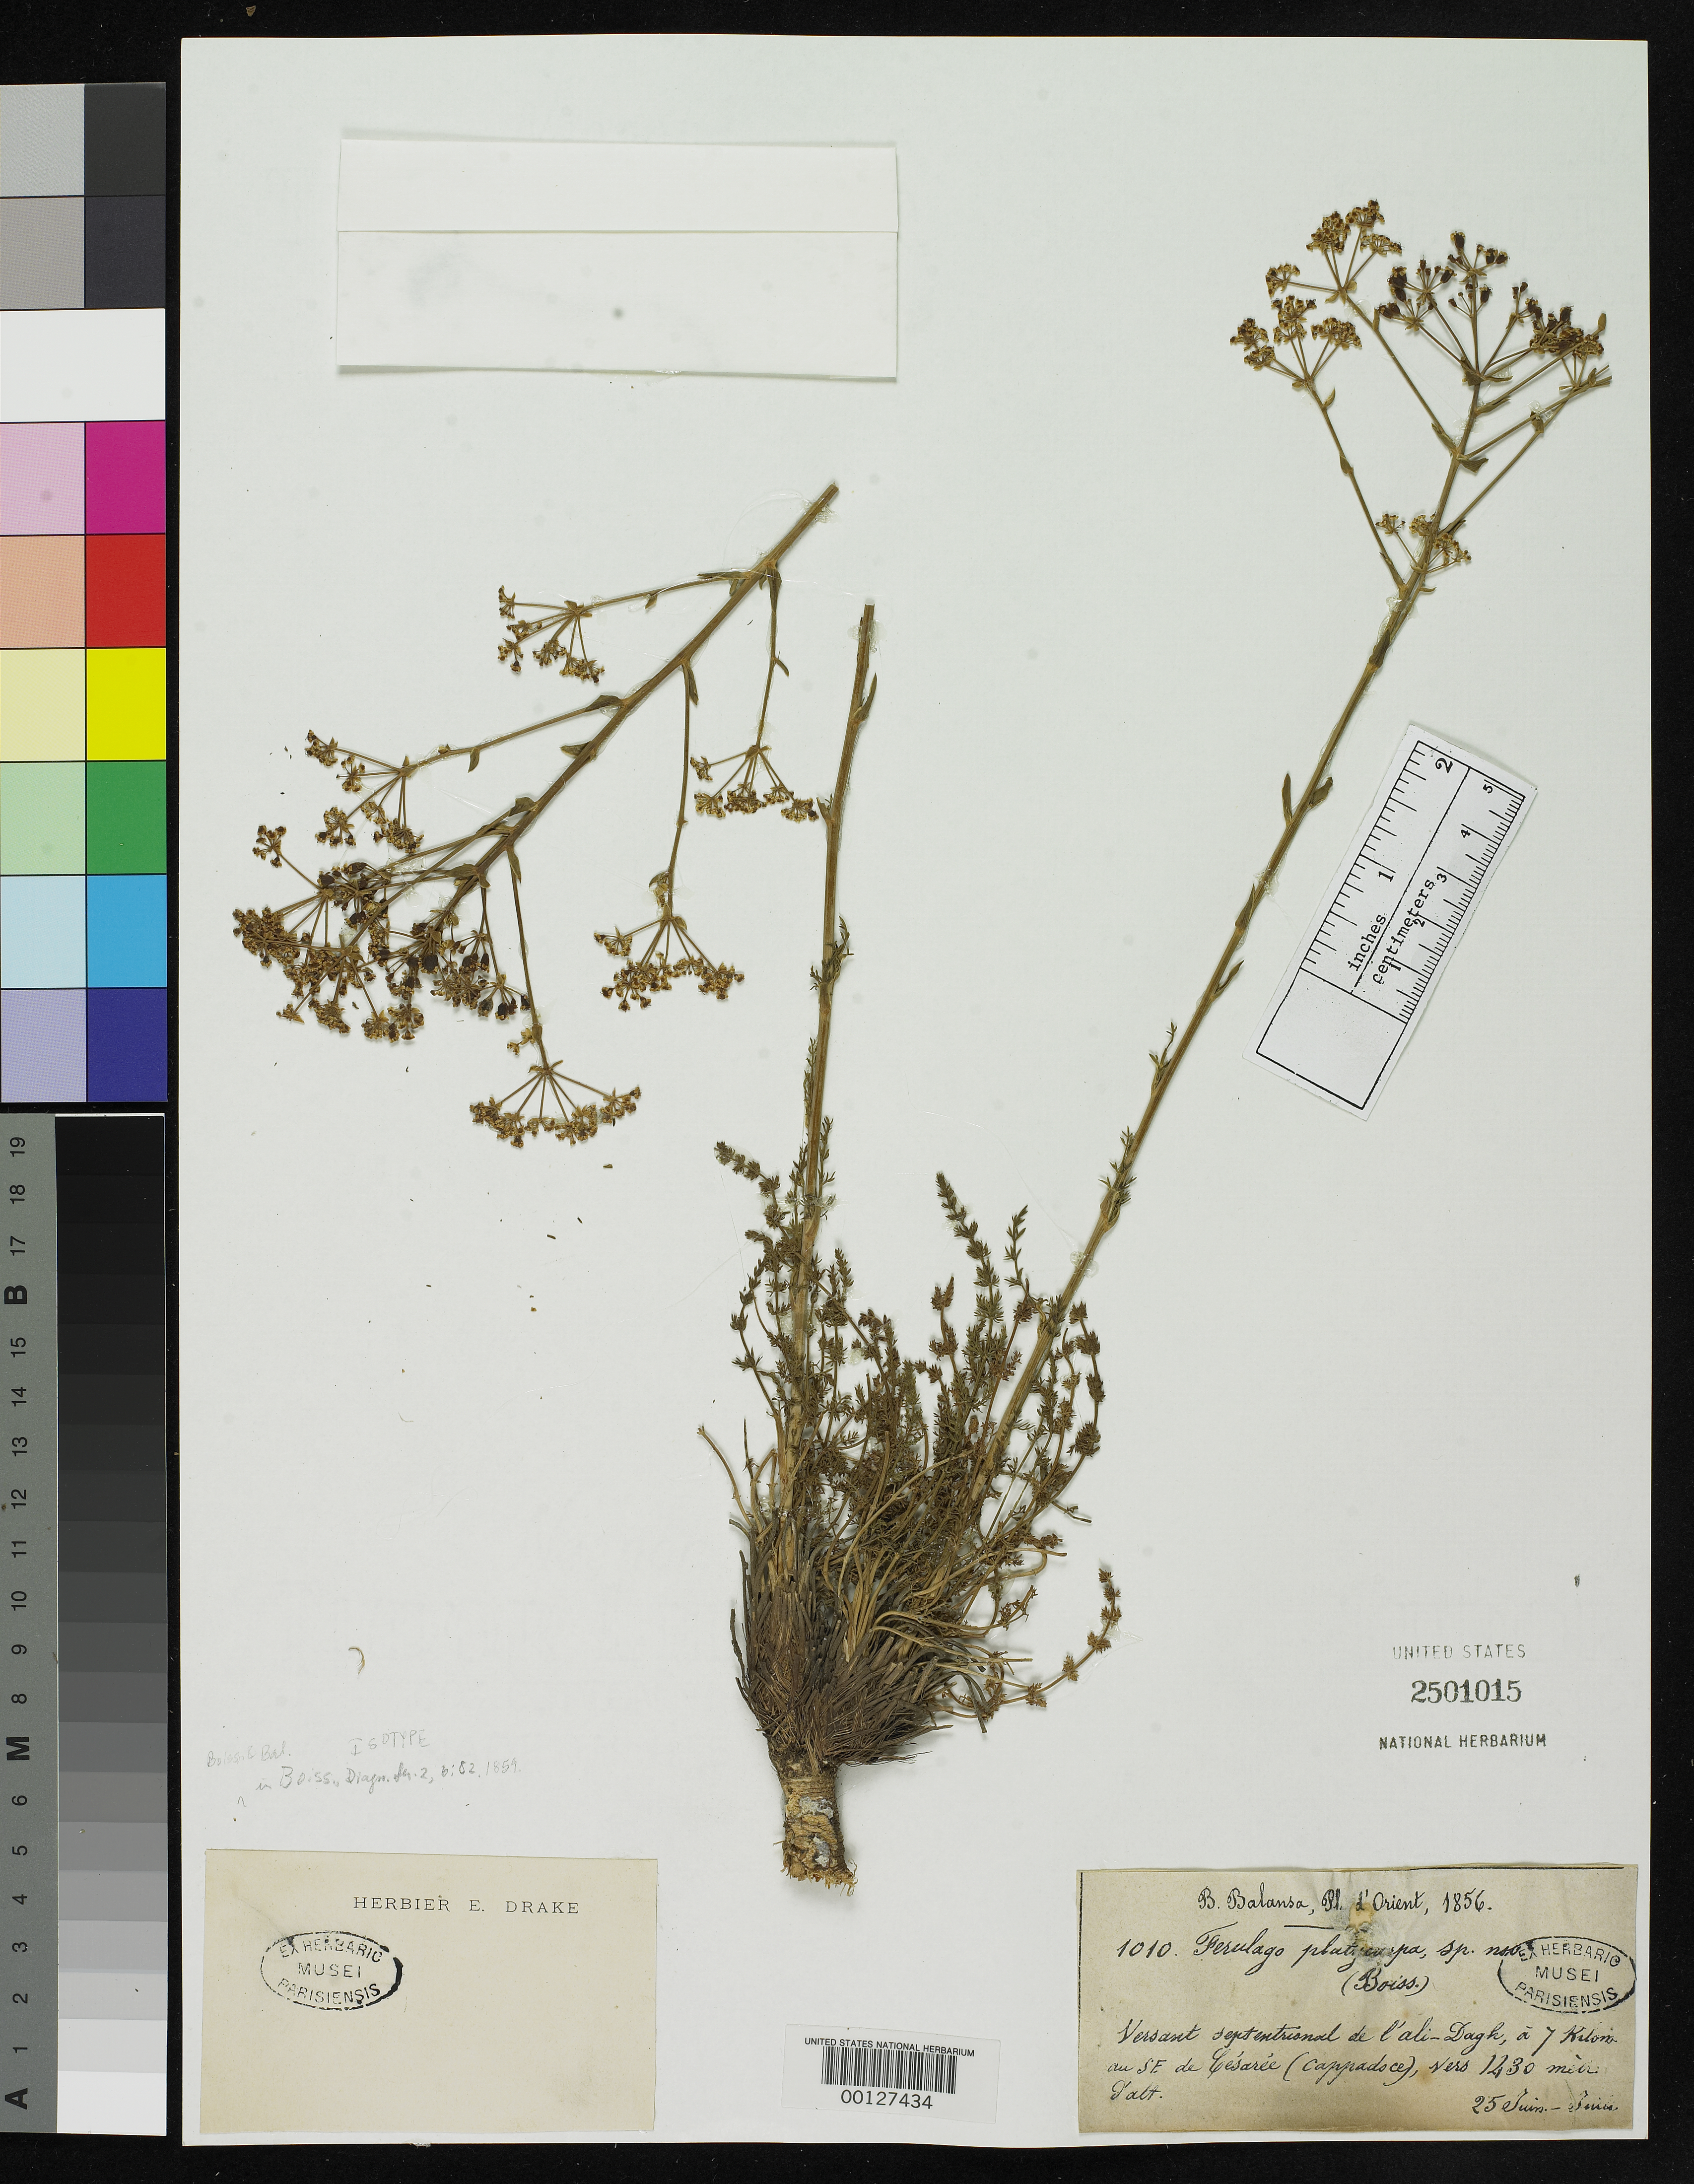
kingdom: Plantae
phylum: Tracheophyta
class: Magnoliopsida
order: Apiales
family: Apiaceae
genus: Ferulago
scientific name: Ferulago platycarpa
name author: Boiss. & Balansa in Boiss.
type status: Isotype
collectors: B. Balansa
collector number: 1010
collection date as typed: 25 Jun 1856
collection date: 1856-06-25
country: Turkey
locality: Cappadocia, Cesaree.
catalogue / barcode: US 2501015